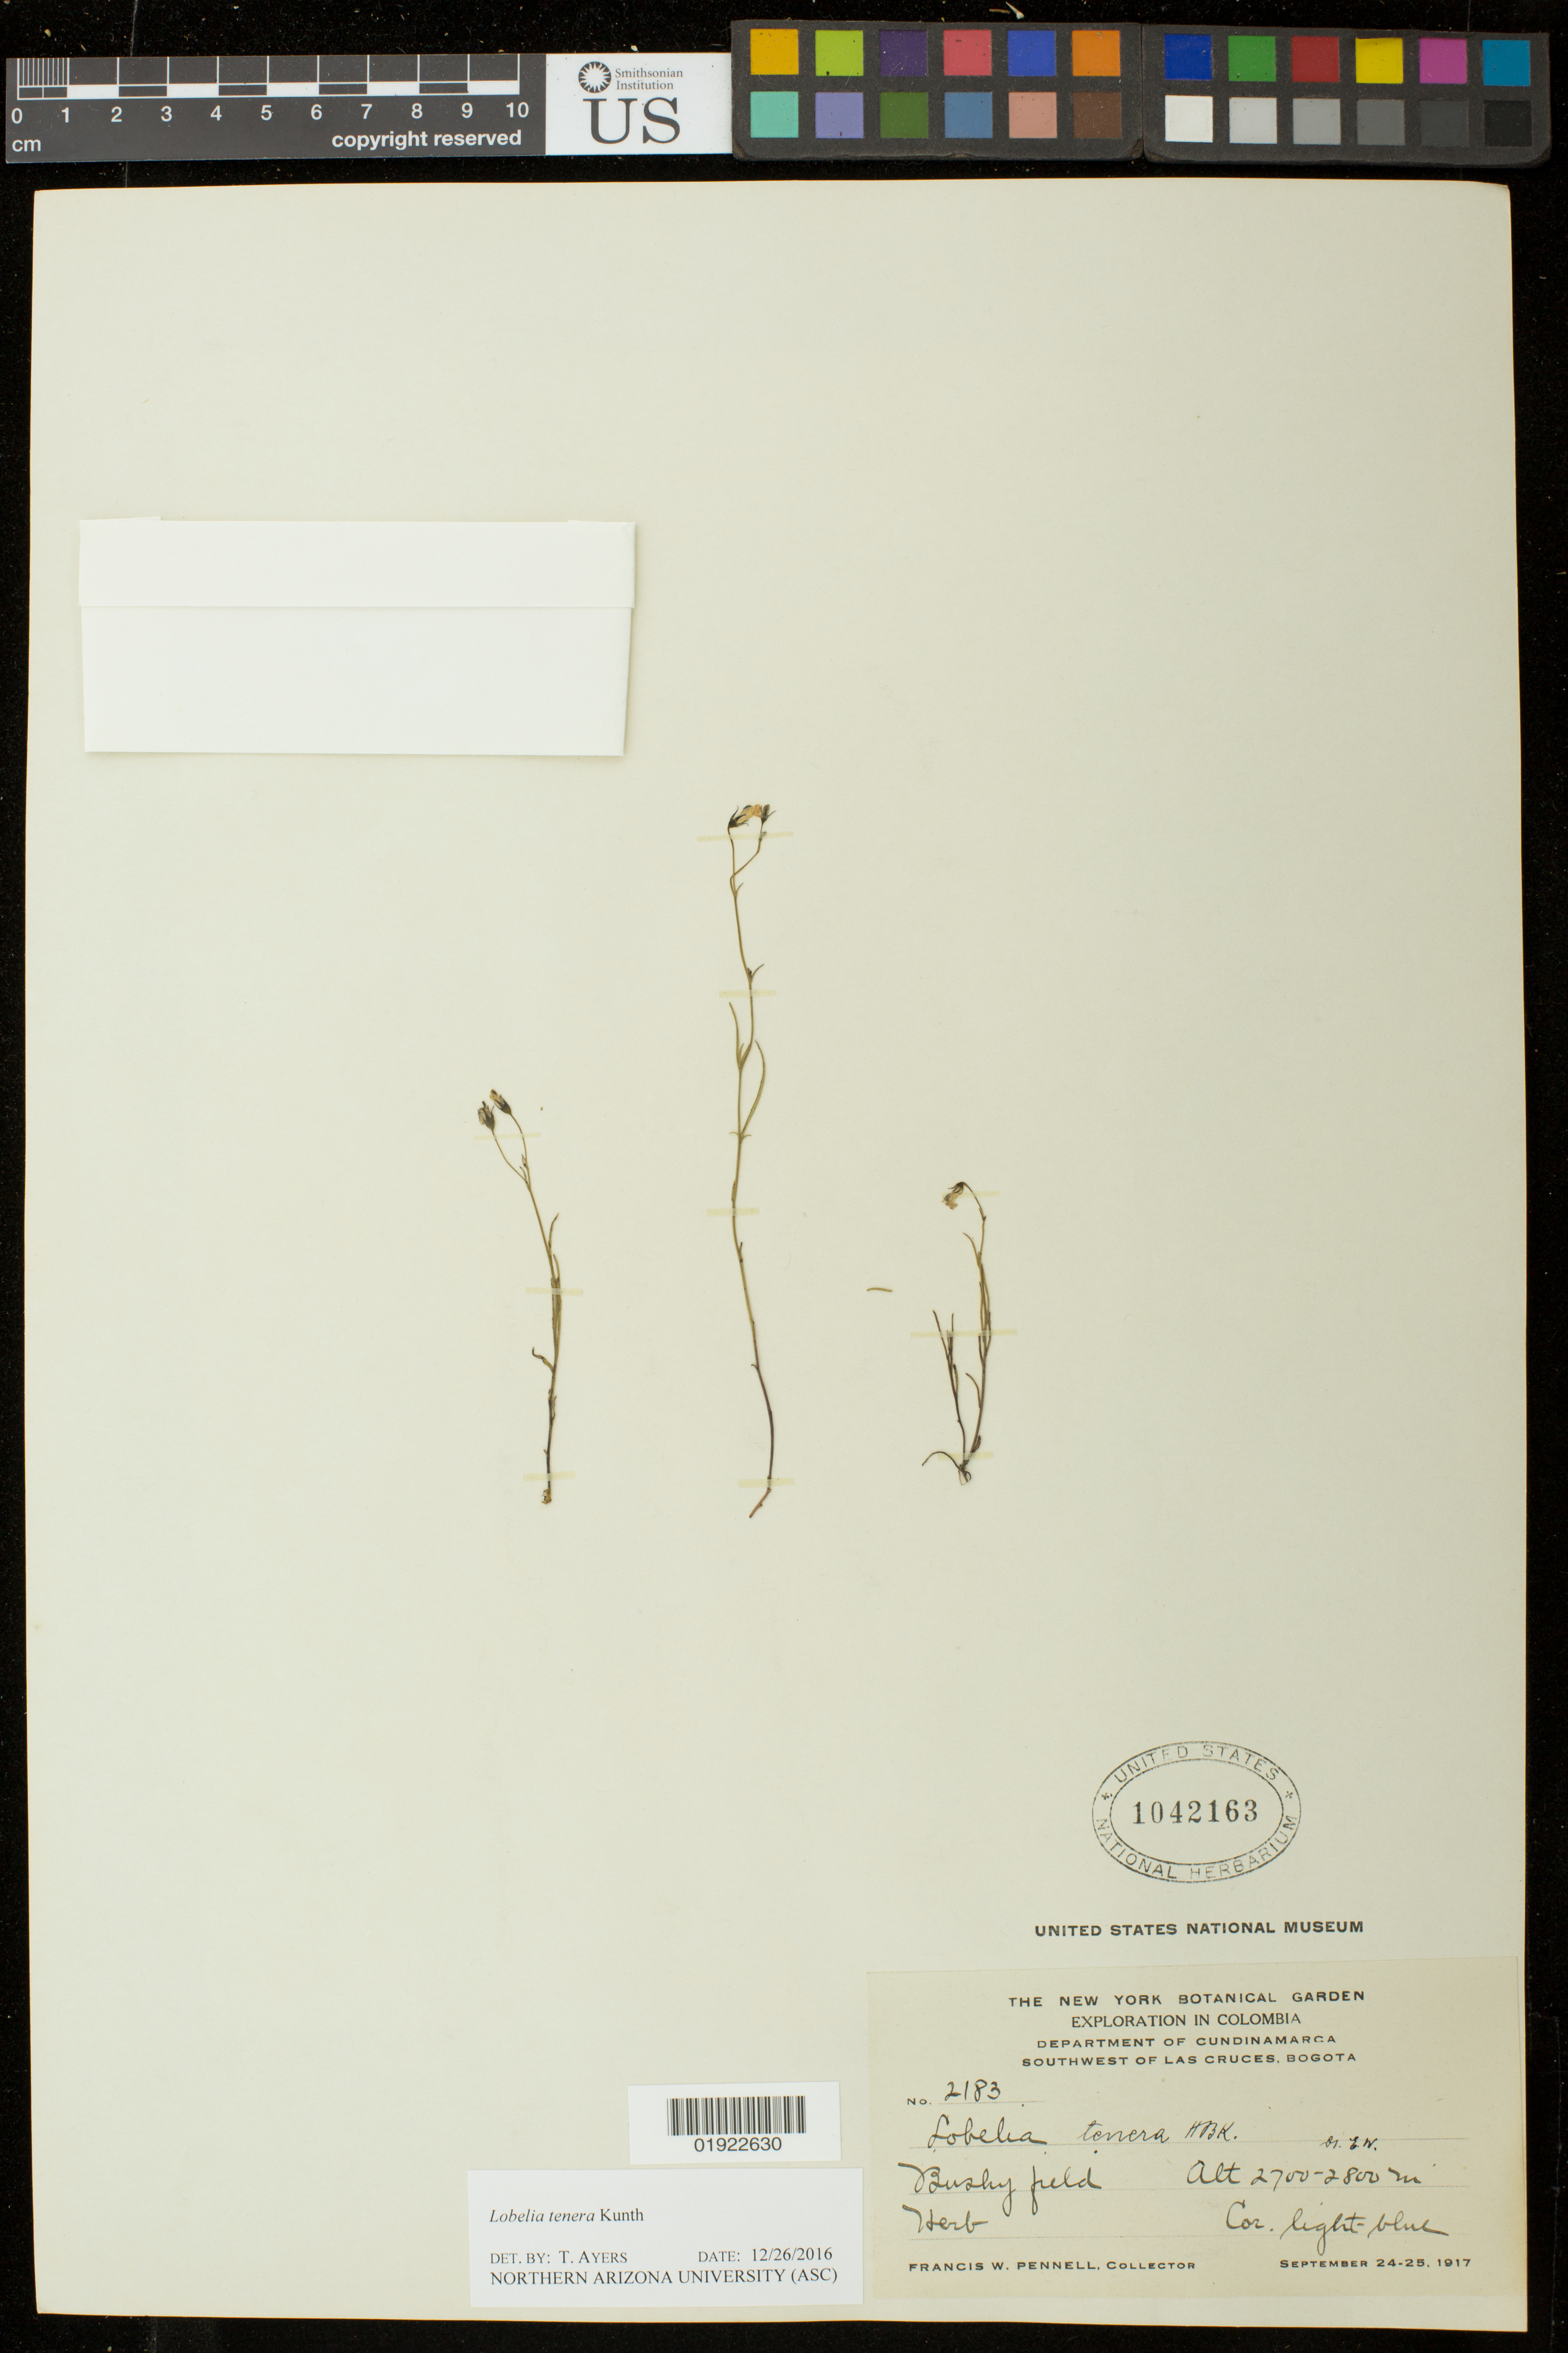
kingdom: Plantae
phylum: Tracheophyta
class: Magnoliopsida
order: Asterales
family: Campanulaceae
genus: Lobelia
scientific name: Lobelia tenera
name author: Kunth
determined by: Ayers, Tina J.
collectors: F. W. Pennell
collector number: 2183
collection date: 1917-09-24/1917-09-25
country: Colombia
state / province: Cundinamarca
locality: Southwest of Las Cruces, Bogota.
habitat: Bushy field.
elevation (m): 2700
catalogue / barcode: US 1042163